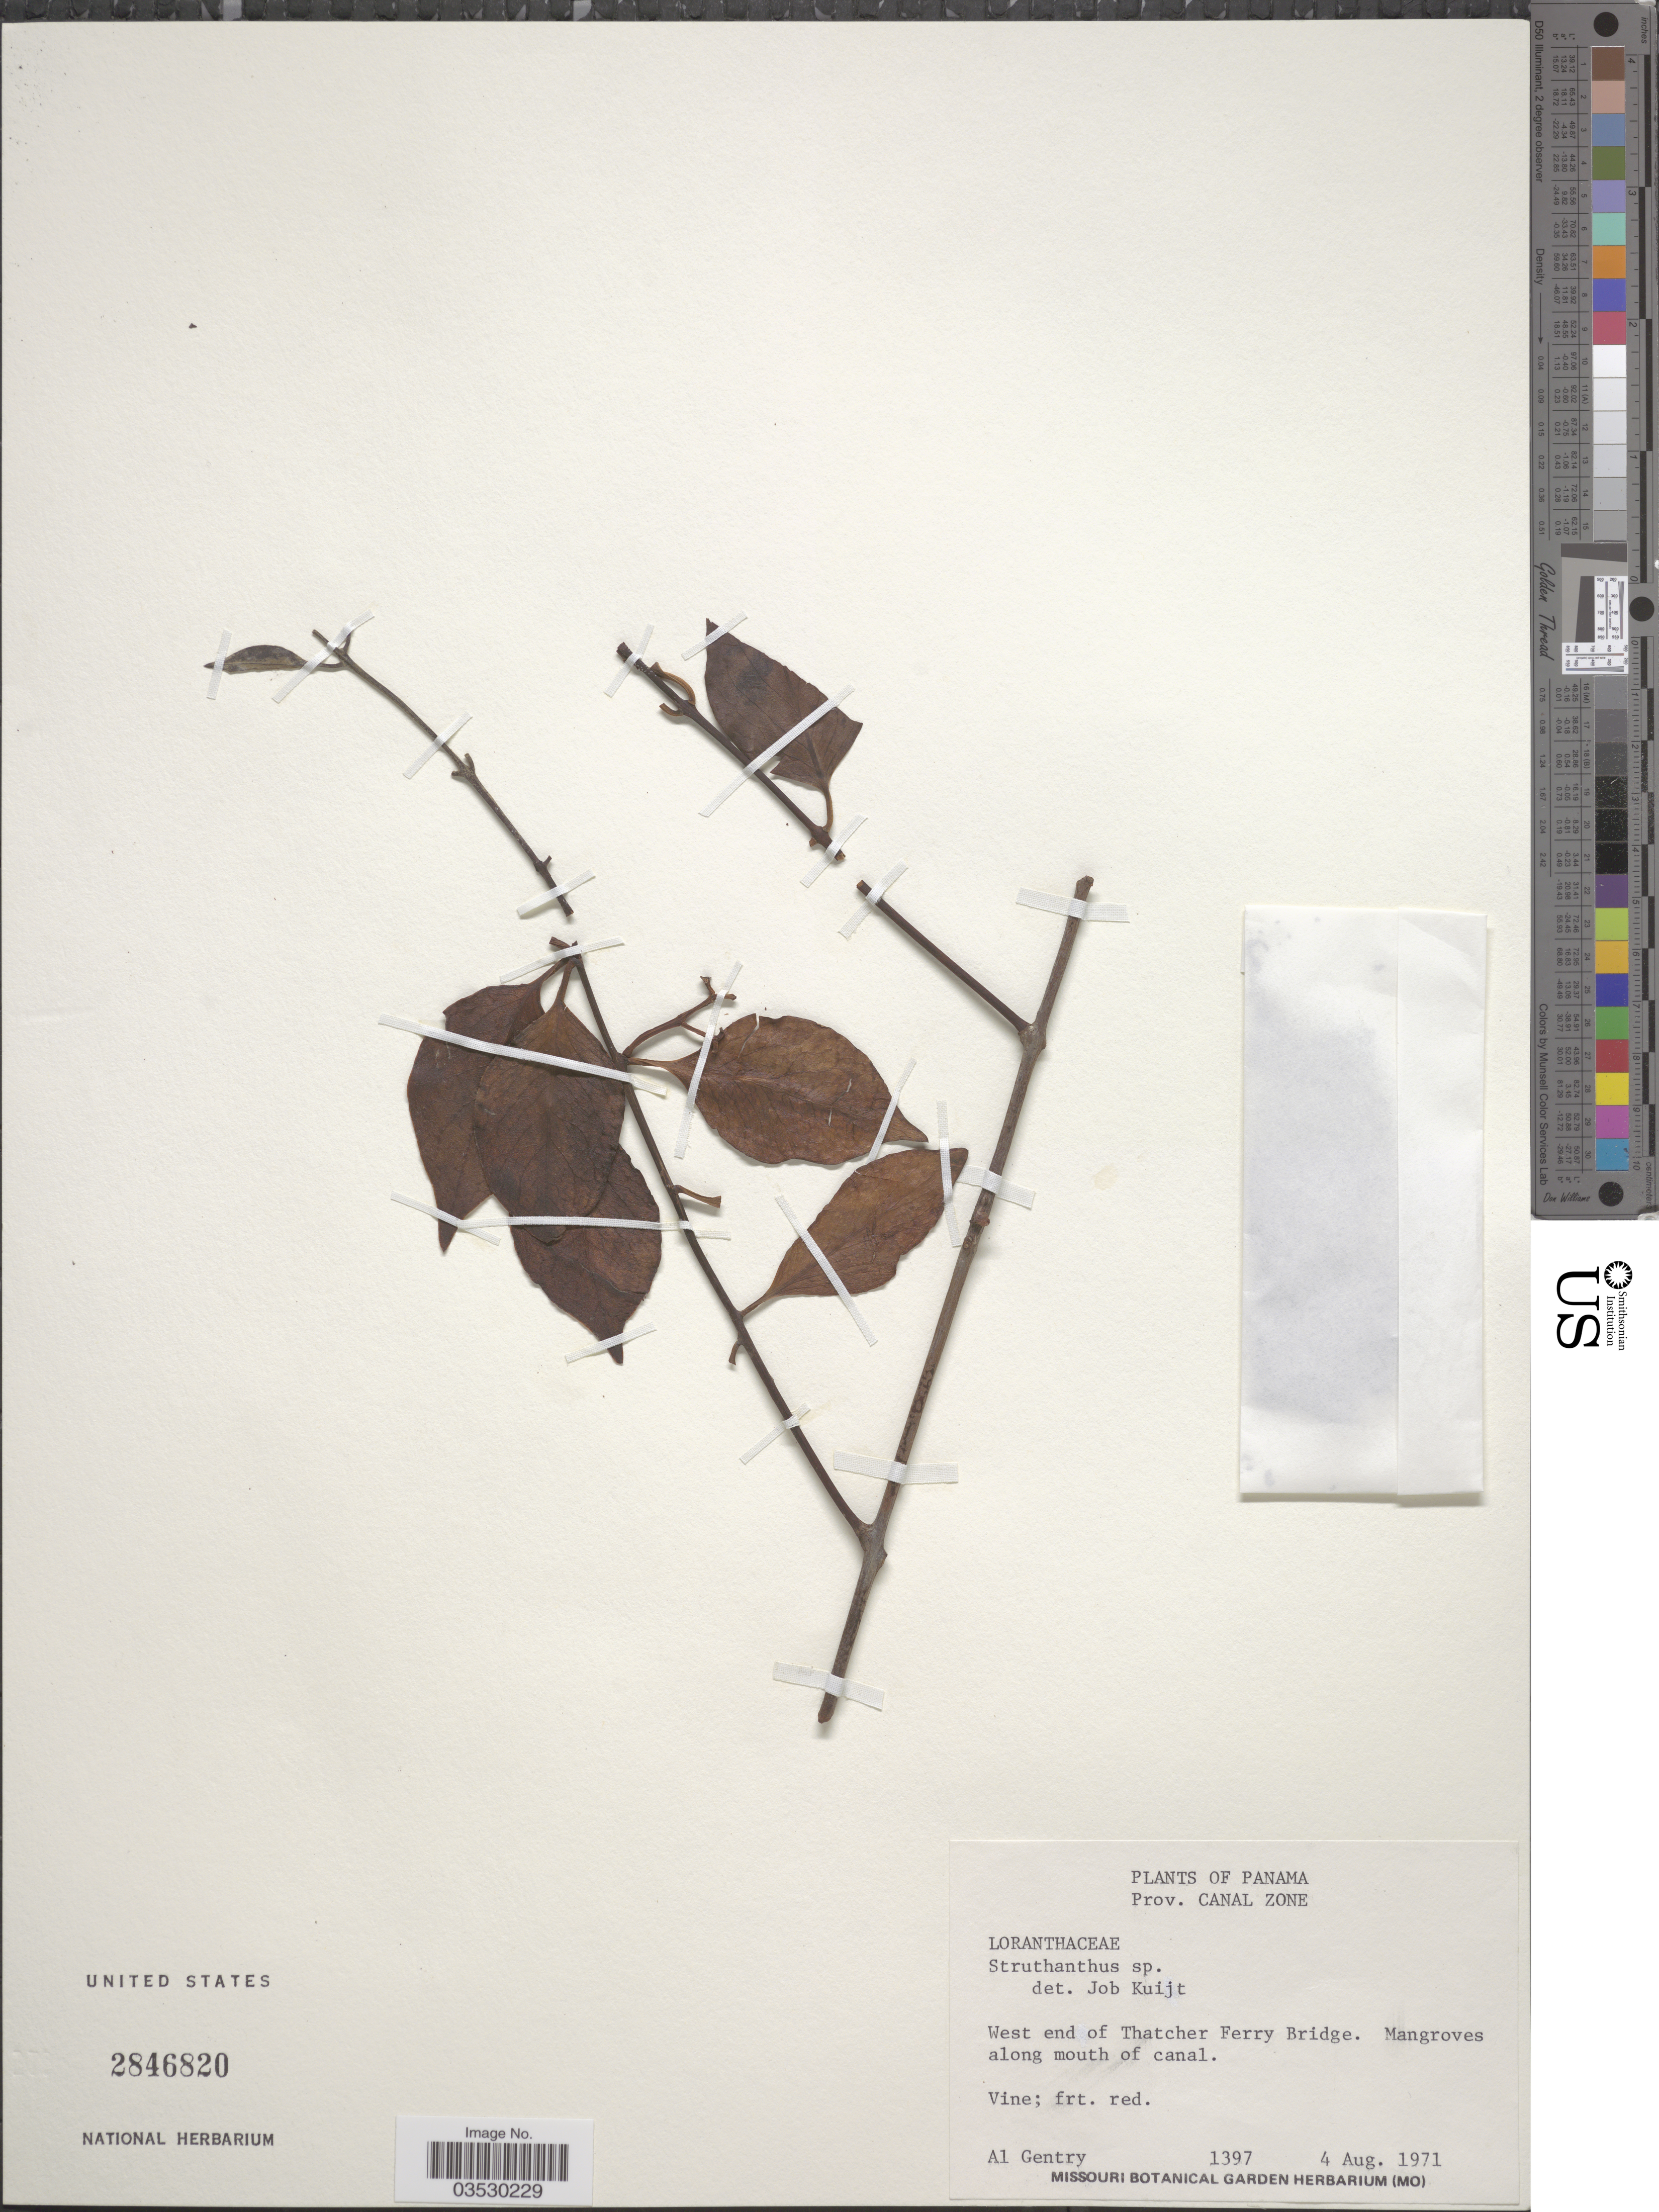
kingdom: Plantae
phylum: Tracheophyta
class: Magnoliopsida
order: Santalales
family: Loranthaceae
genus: Struthanthus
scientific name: Struthanthus sp.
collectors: A. H. Gentry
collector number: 1397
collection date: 1971-08-04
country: Panama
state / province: Colón / Panamá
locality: Prov. Canal Zone. West end of Thatcher Ferry Bridge.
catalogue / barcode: US 2846820